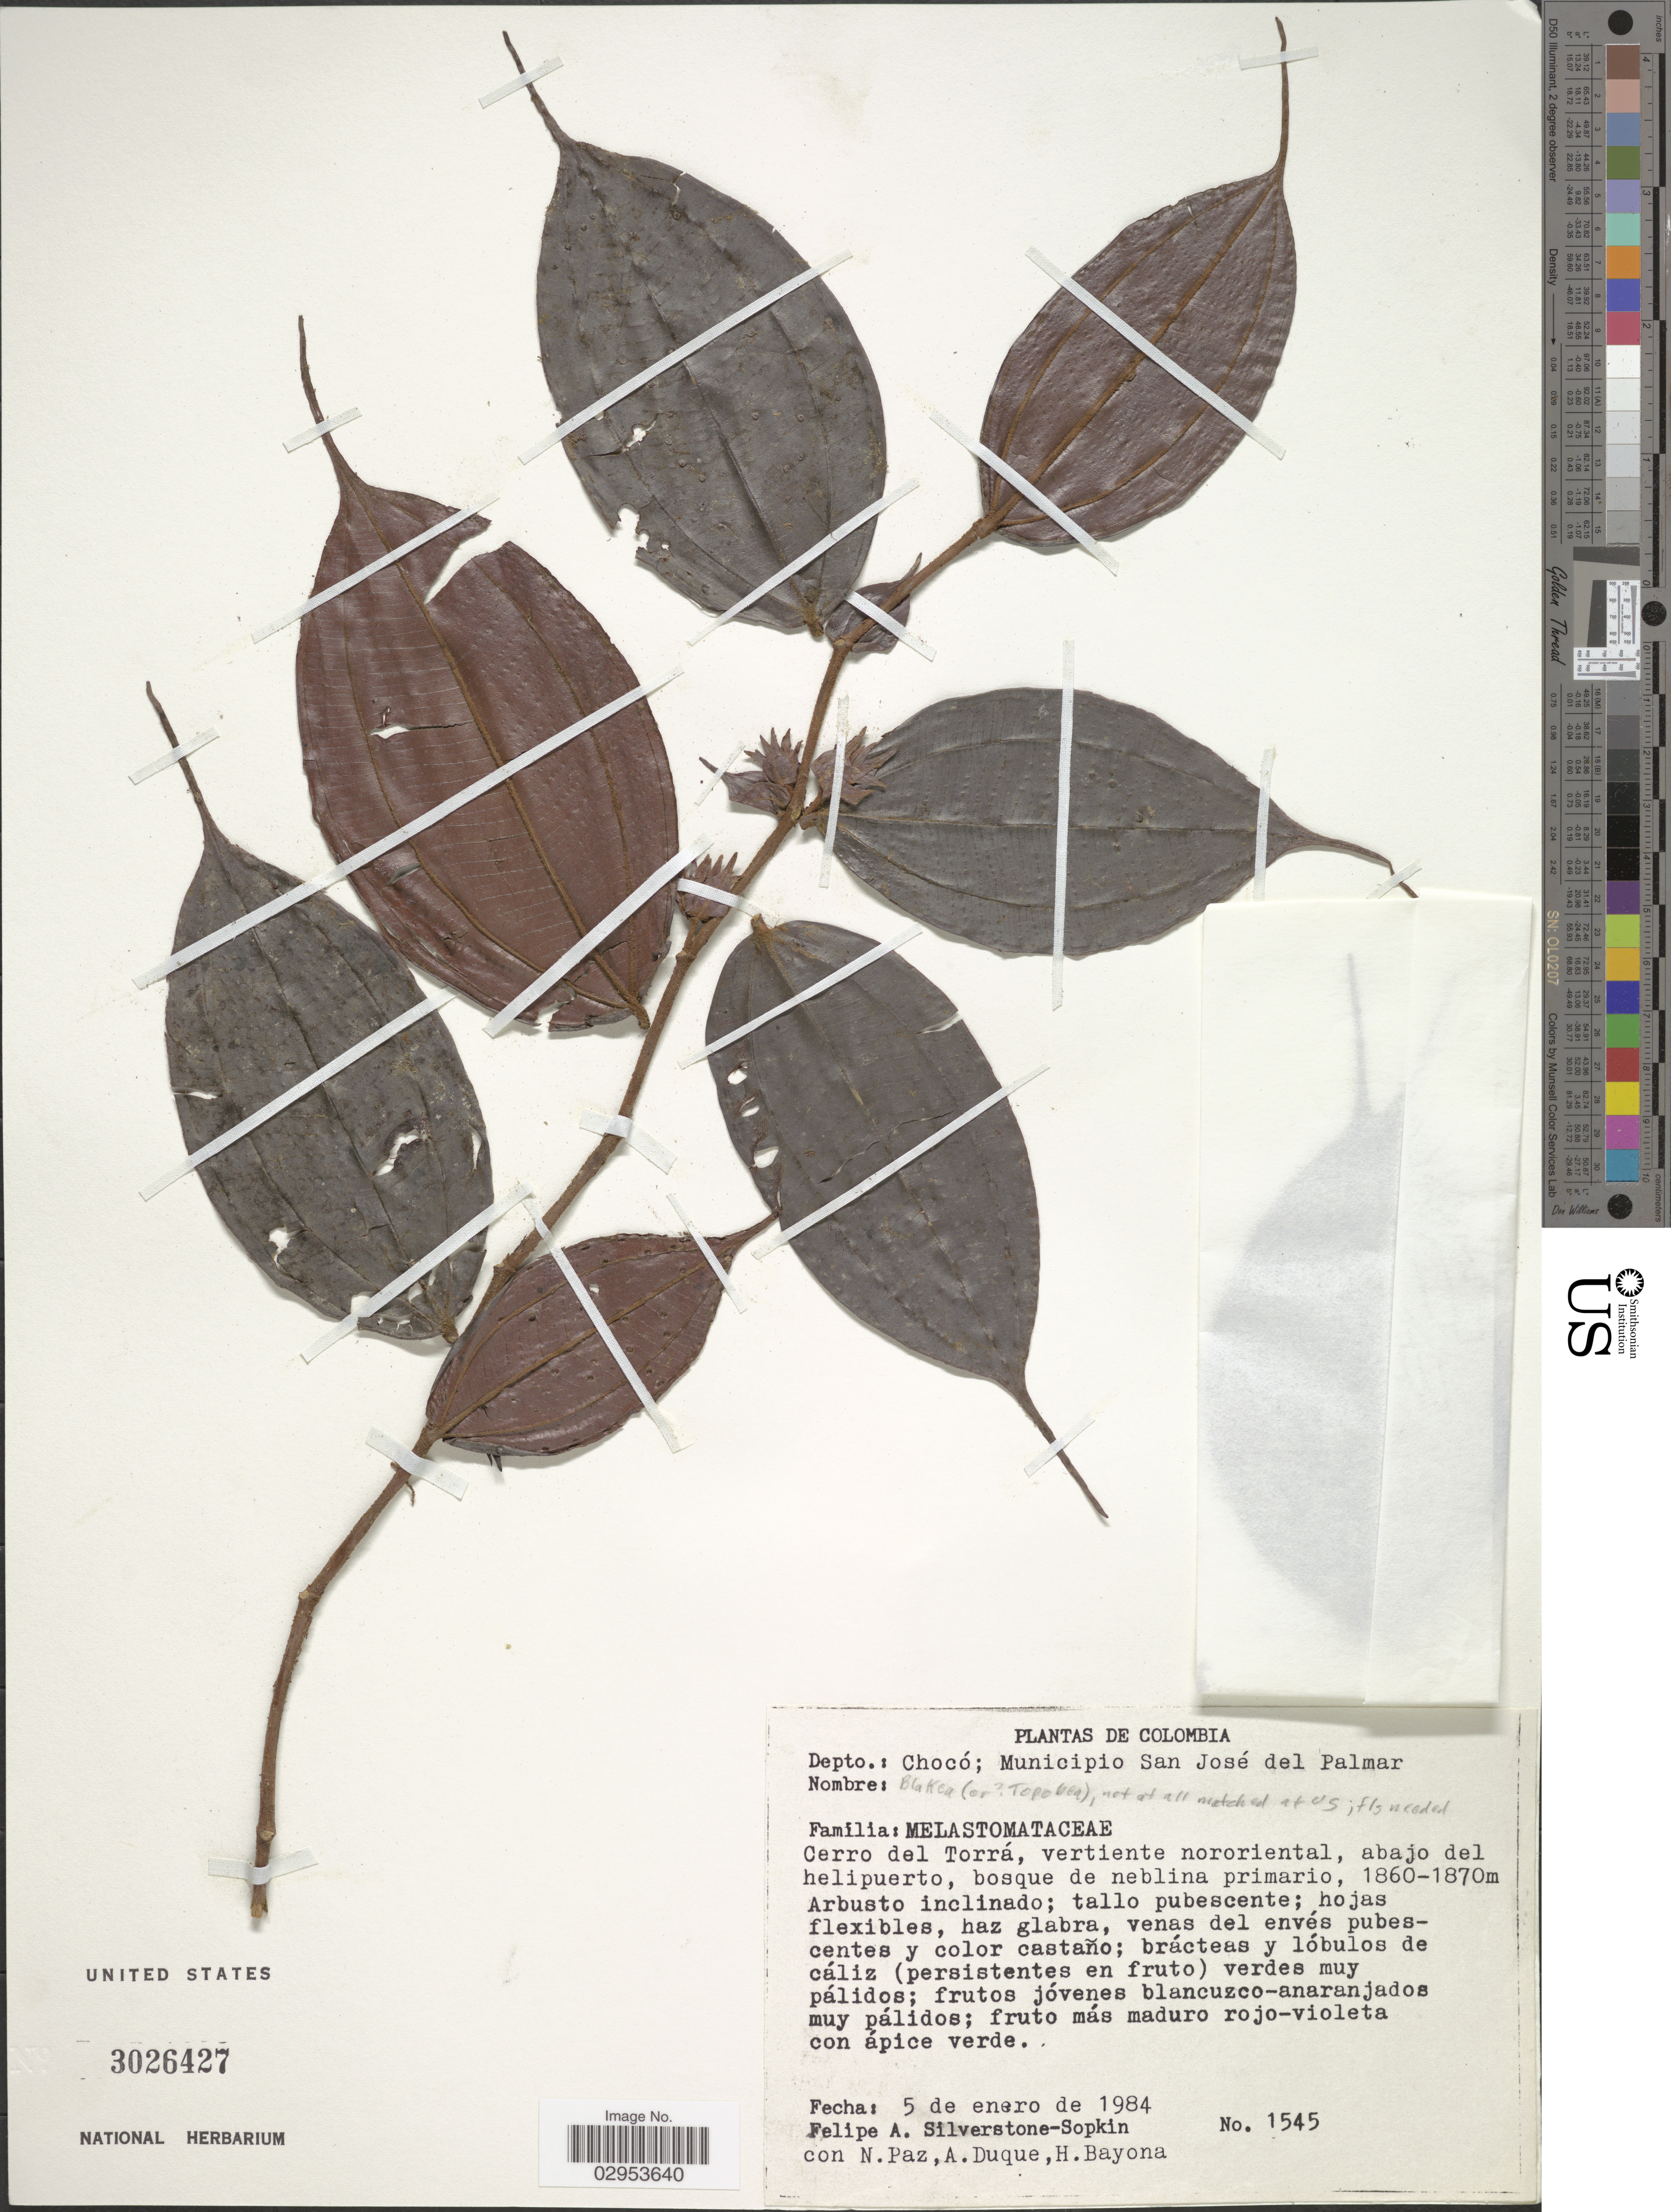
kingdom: Plantae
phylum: Tracheophyta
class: Magnoliopsida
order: Myrtales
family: Melastomataceae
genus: Blakea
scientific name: Blakea sp.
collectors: P. A. Silverstone-Sopkin, N. Paz, A. Duque & H. Bayona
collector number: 1545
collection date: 1984-01-05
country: Colombia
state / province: Chocó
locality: Depto.: Chocó; Municipio San José del Palmar. Cerro del Torrá, vertiente nororiental, abajo del helipuerto.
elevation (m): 1860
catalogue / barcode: US 3026427